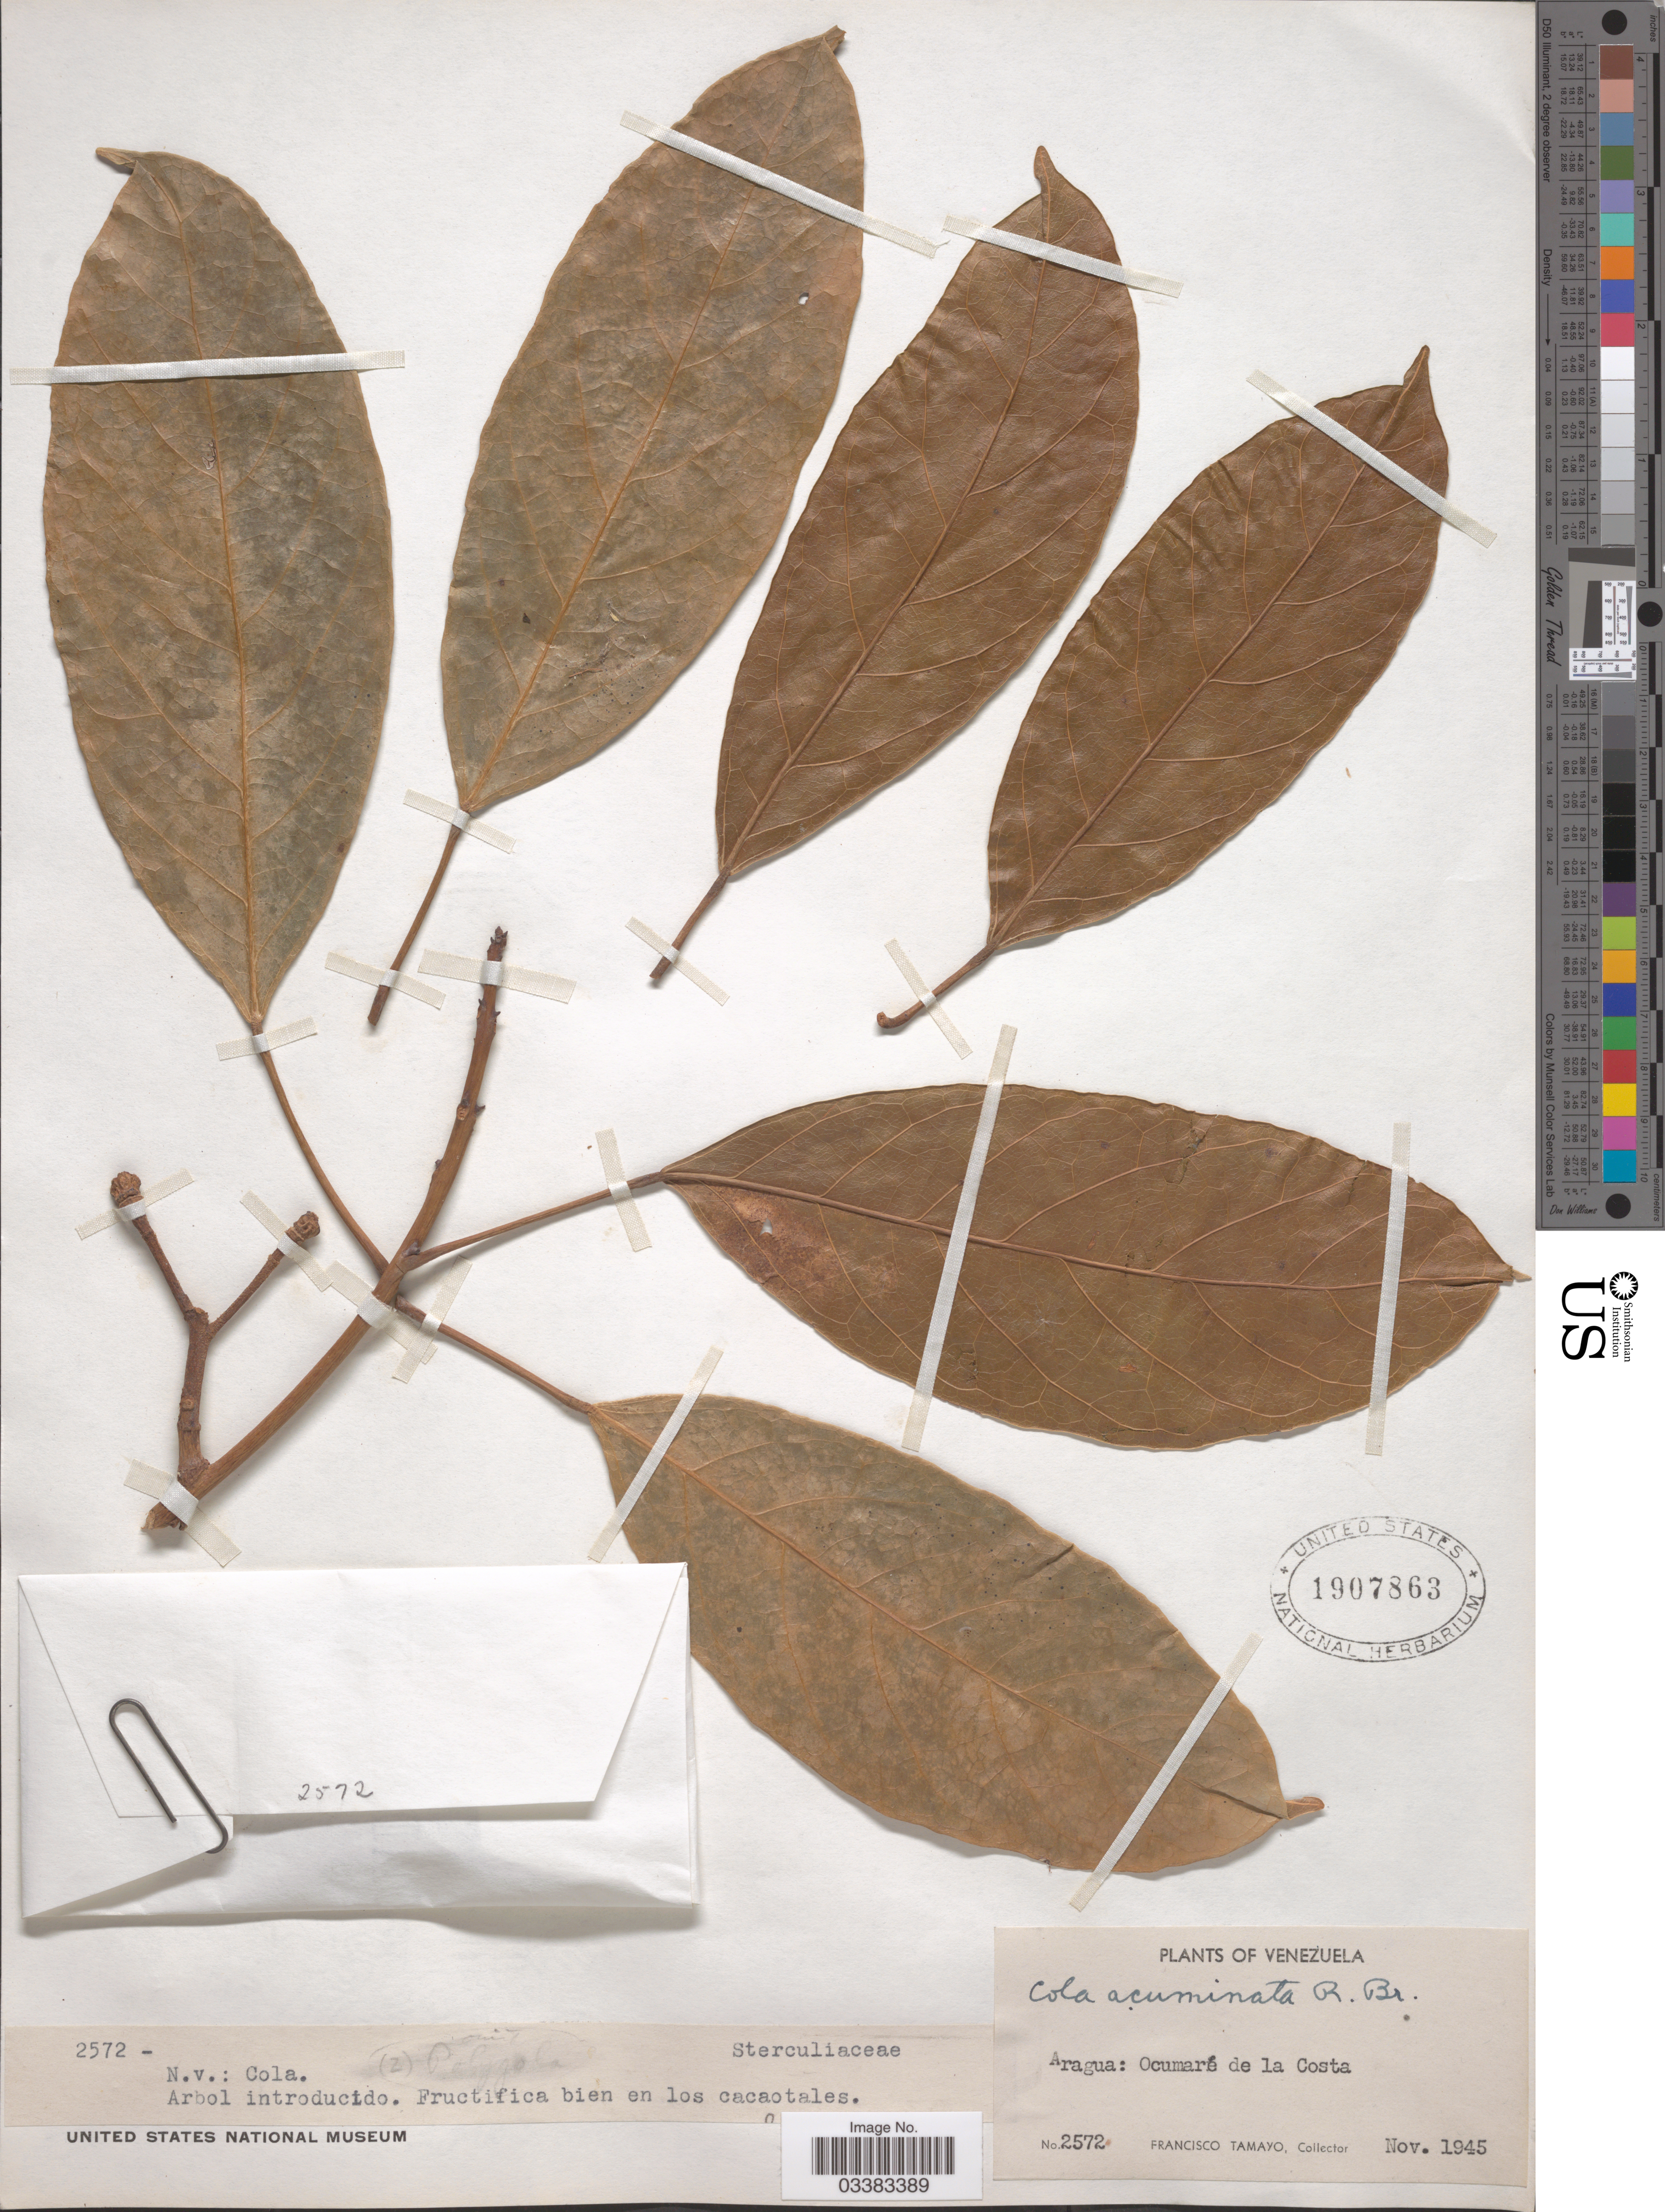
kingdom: Plantae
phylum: Tracheophyta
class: Magnoliopsida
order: Malvales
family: Malvaceae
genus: Cola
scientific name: Cola acuminata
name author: (P. Beauv.) Schott & Endl.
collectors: F. Tamayo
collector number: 2572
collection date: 1945-11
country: Venezuela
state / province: Aragua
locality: Ocumaré de la Costa.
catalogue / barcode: US 1907863